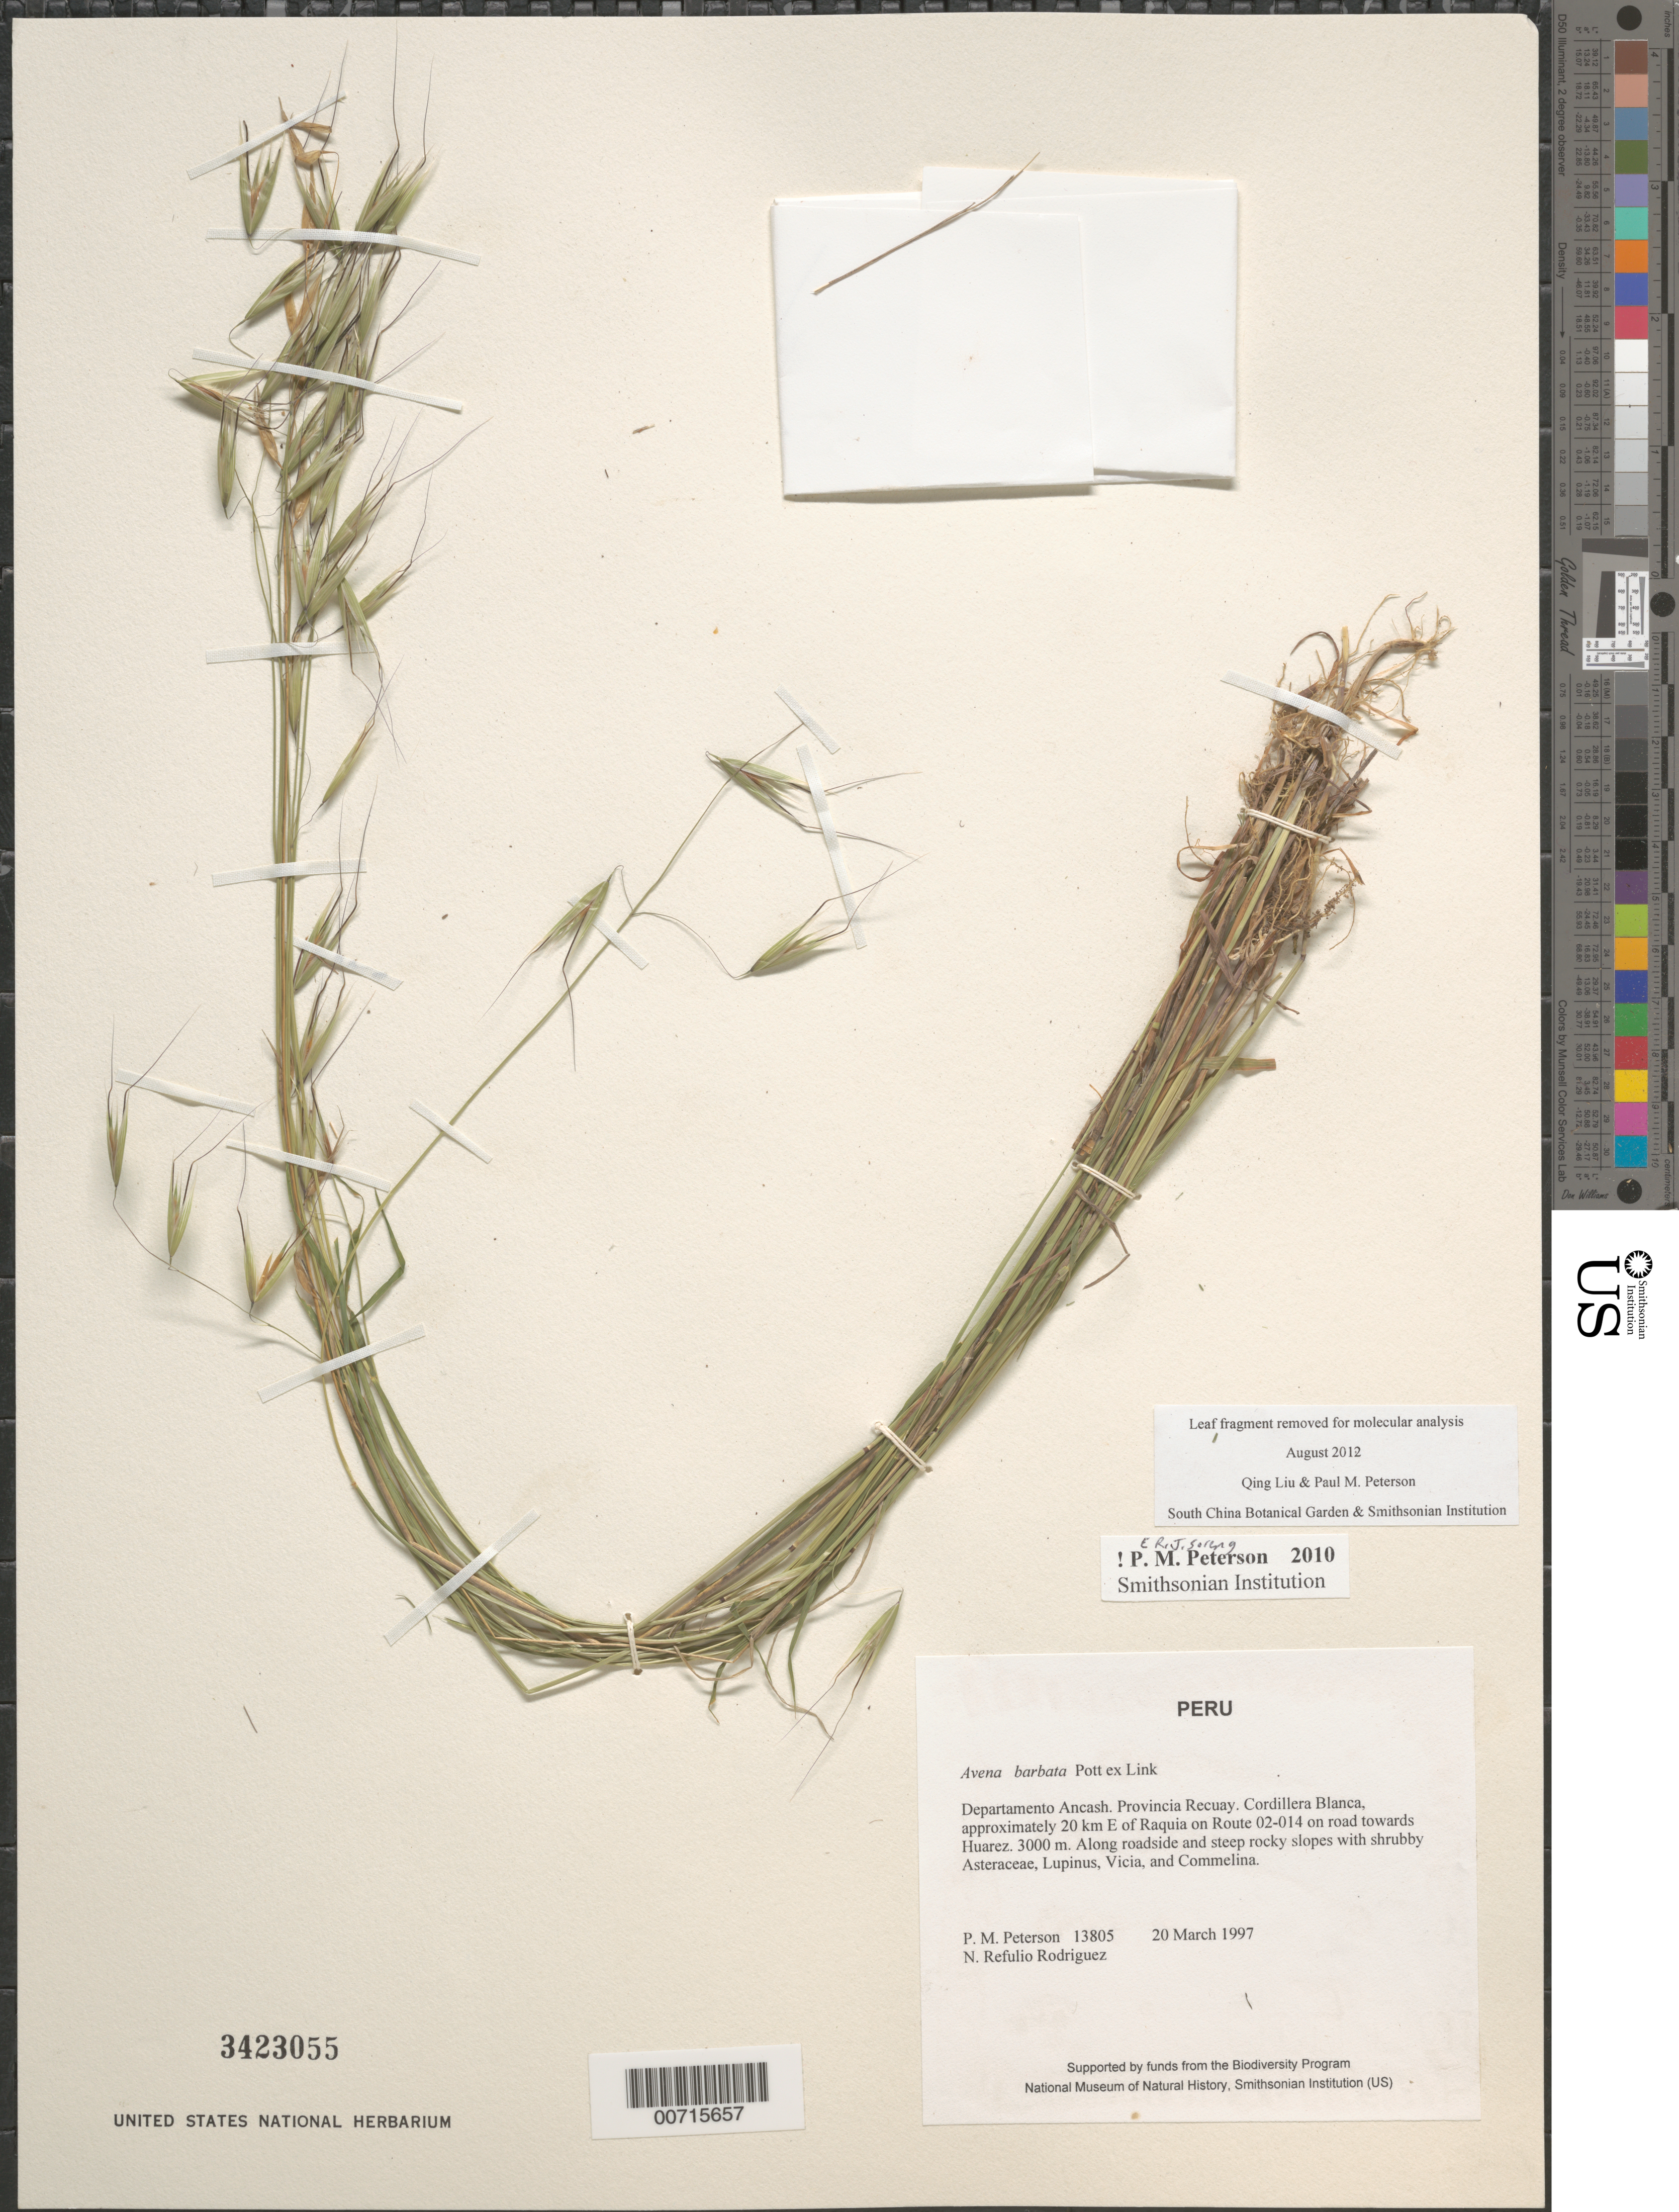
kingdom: Plantae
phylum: Tracheophyta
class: Liliopsida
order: Poales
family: Poaceae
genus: Avena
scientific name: Avena barbata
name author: Pott ex Link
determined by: Peterson, Paul M.; Soreng, Robert J.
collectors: P. M. Peterson & N. Refulio-Rodríguez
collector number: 13805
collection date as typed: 20 Mar 1997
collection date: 1997-03-20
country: Peru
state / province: Ancash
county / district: Recuay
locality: Cordillera Blanca, approximately 20 km E of Raquia on Route 02-014 on road towards Huarez.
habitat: Along roadside and steep rocky slopes with shruby Asteraceae, Lupinus, Vicia, and Commelina.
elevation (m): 3000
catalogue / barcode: US 3423055